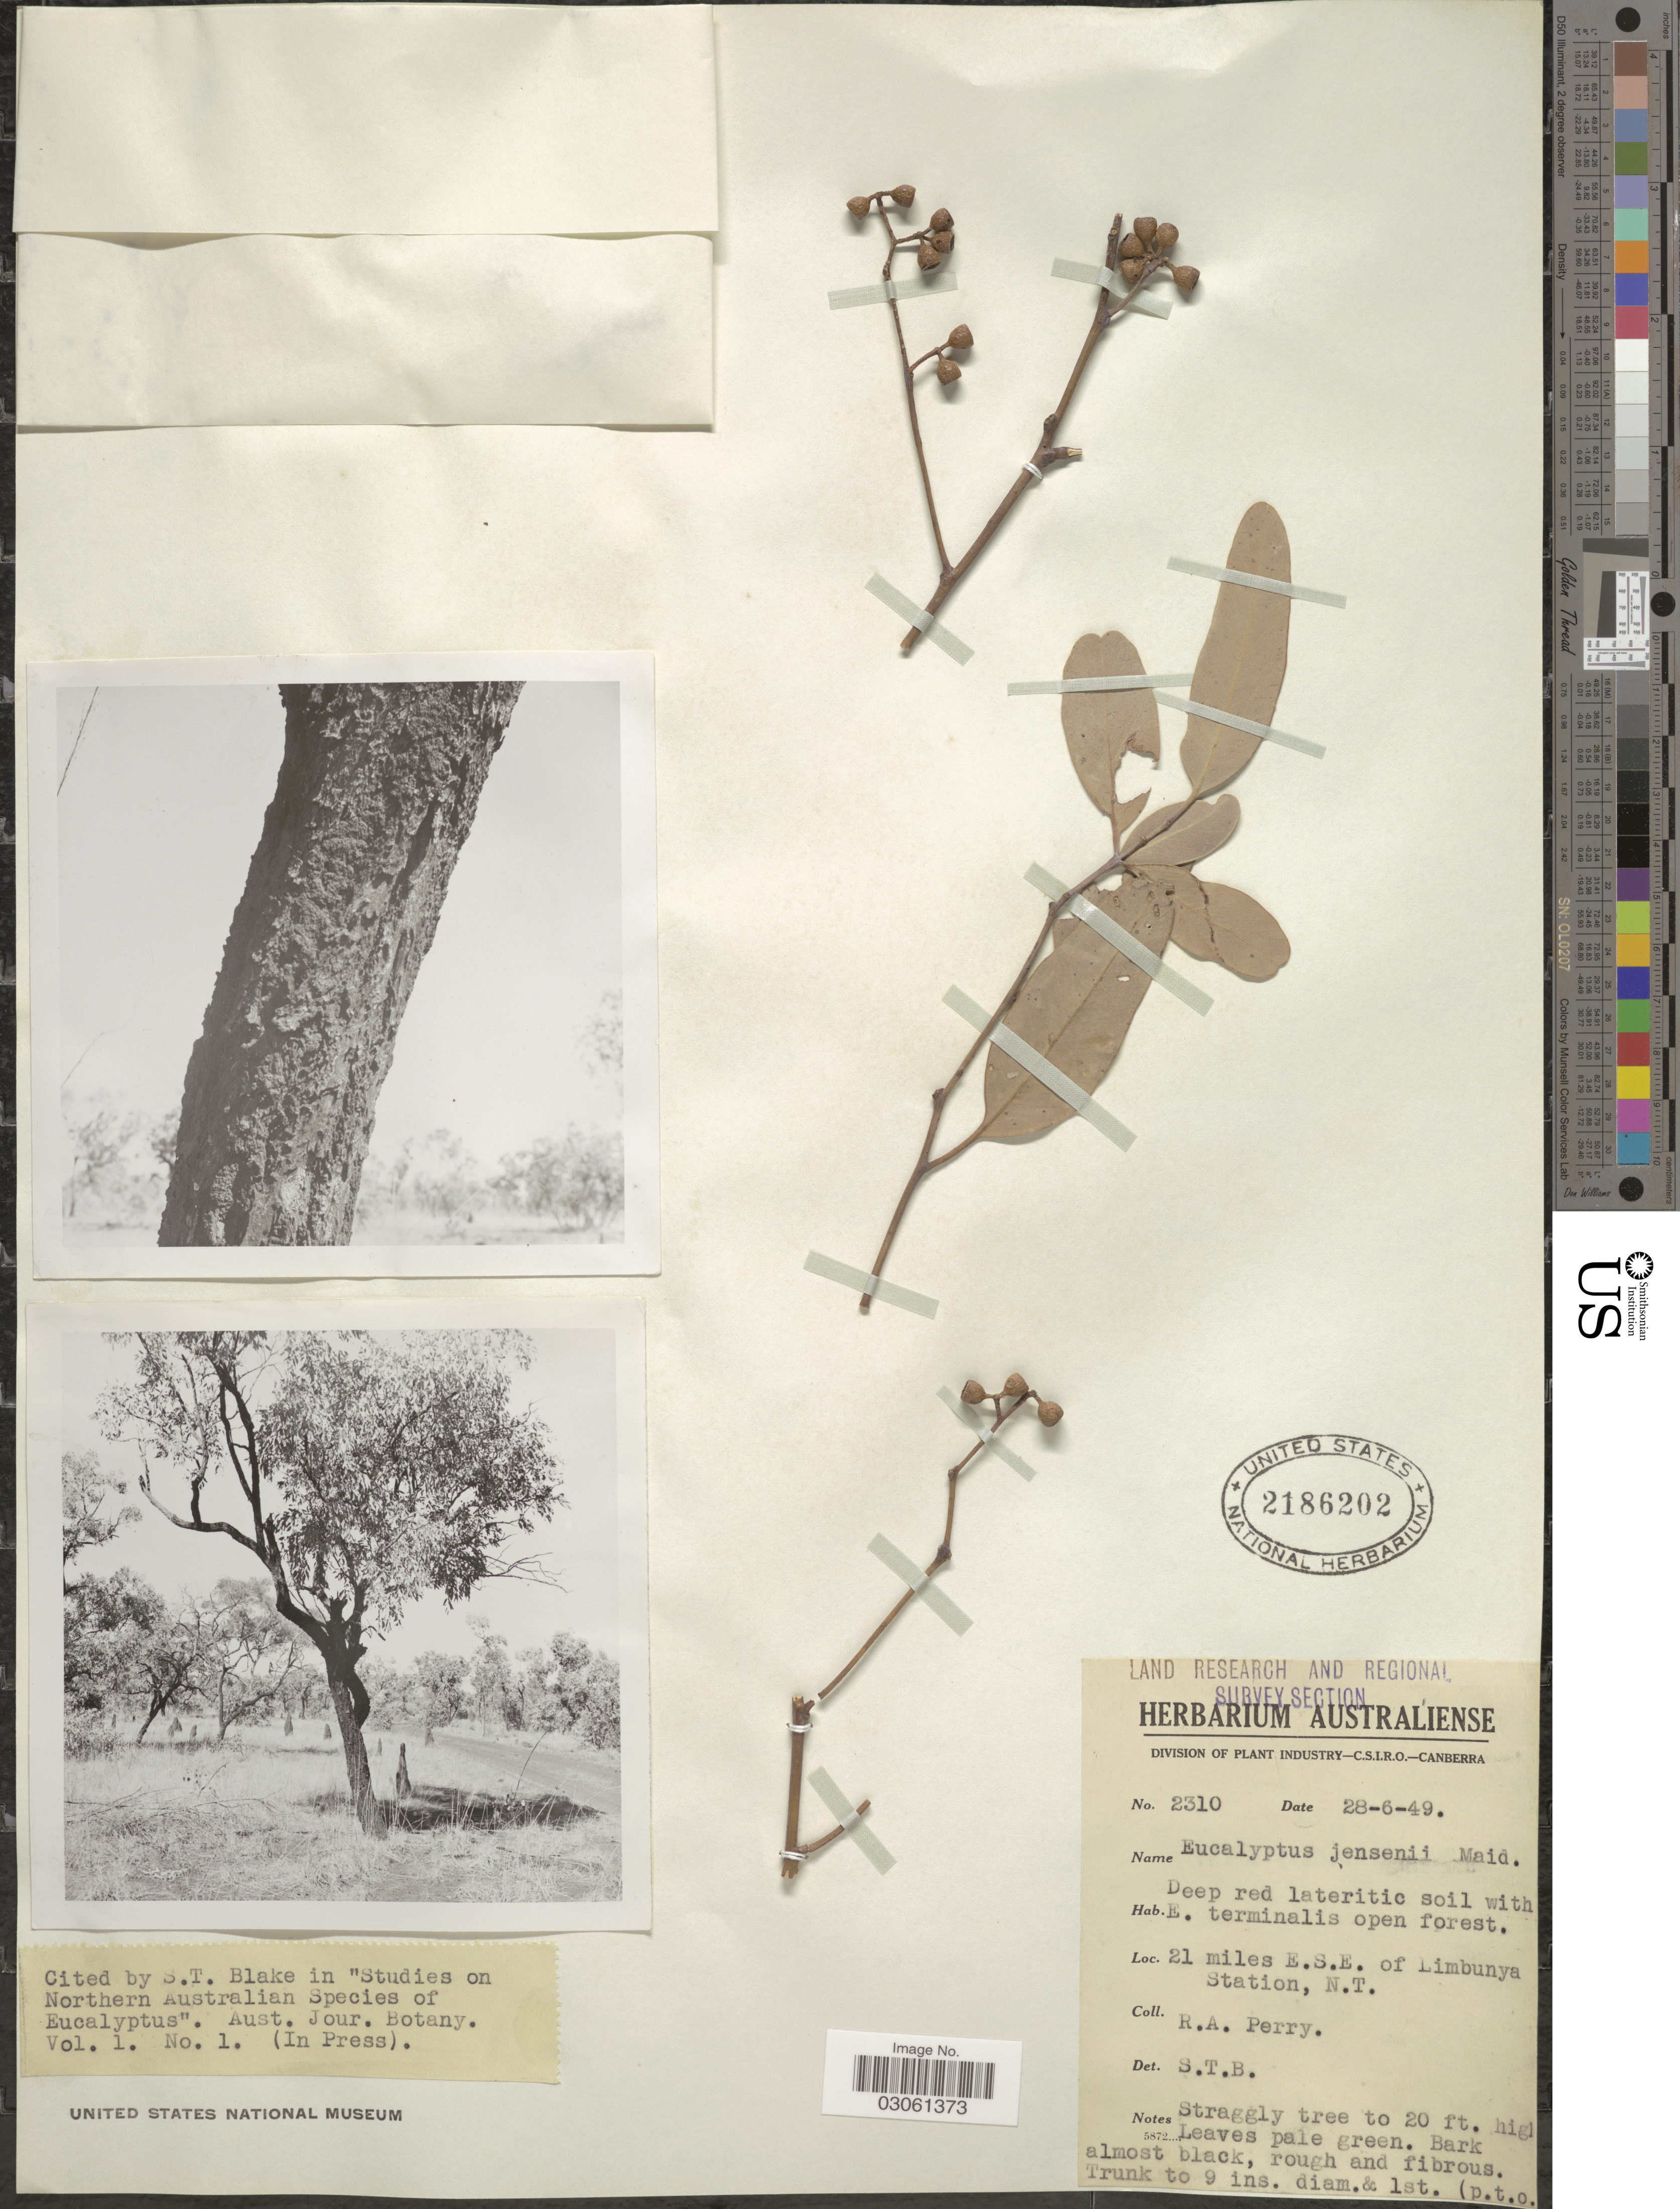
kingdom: Plantae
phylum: Tracheophyta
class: Magnoliopsida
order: Myrtales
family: Myrtaceae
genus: Eucalyptus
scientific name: Eucalyptus jensenii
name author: Maiden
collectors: Perry, R. A.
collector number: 2310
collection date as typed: Transcribed d/m/y: 28/6/49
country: Australia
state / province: Northern Territory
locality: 21 miles E.S.E. of Limbunya Station, N.T.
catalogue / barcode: US 2186202